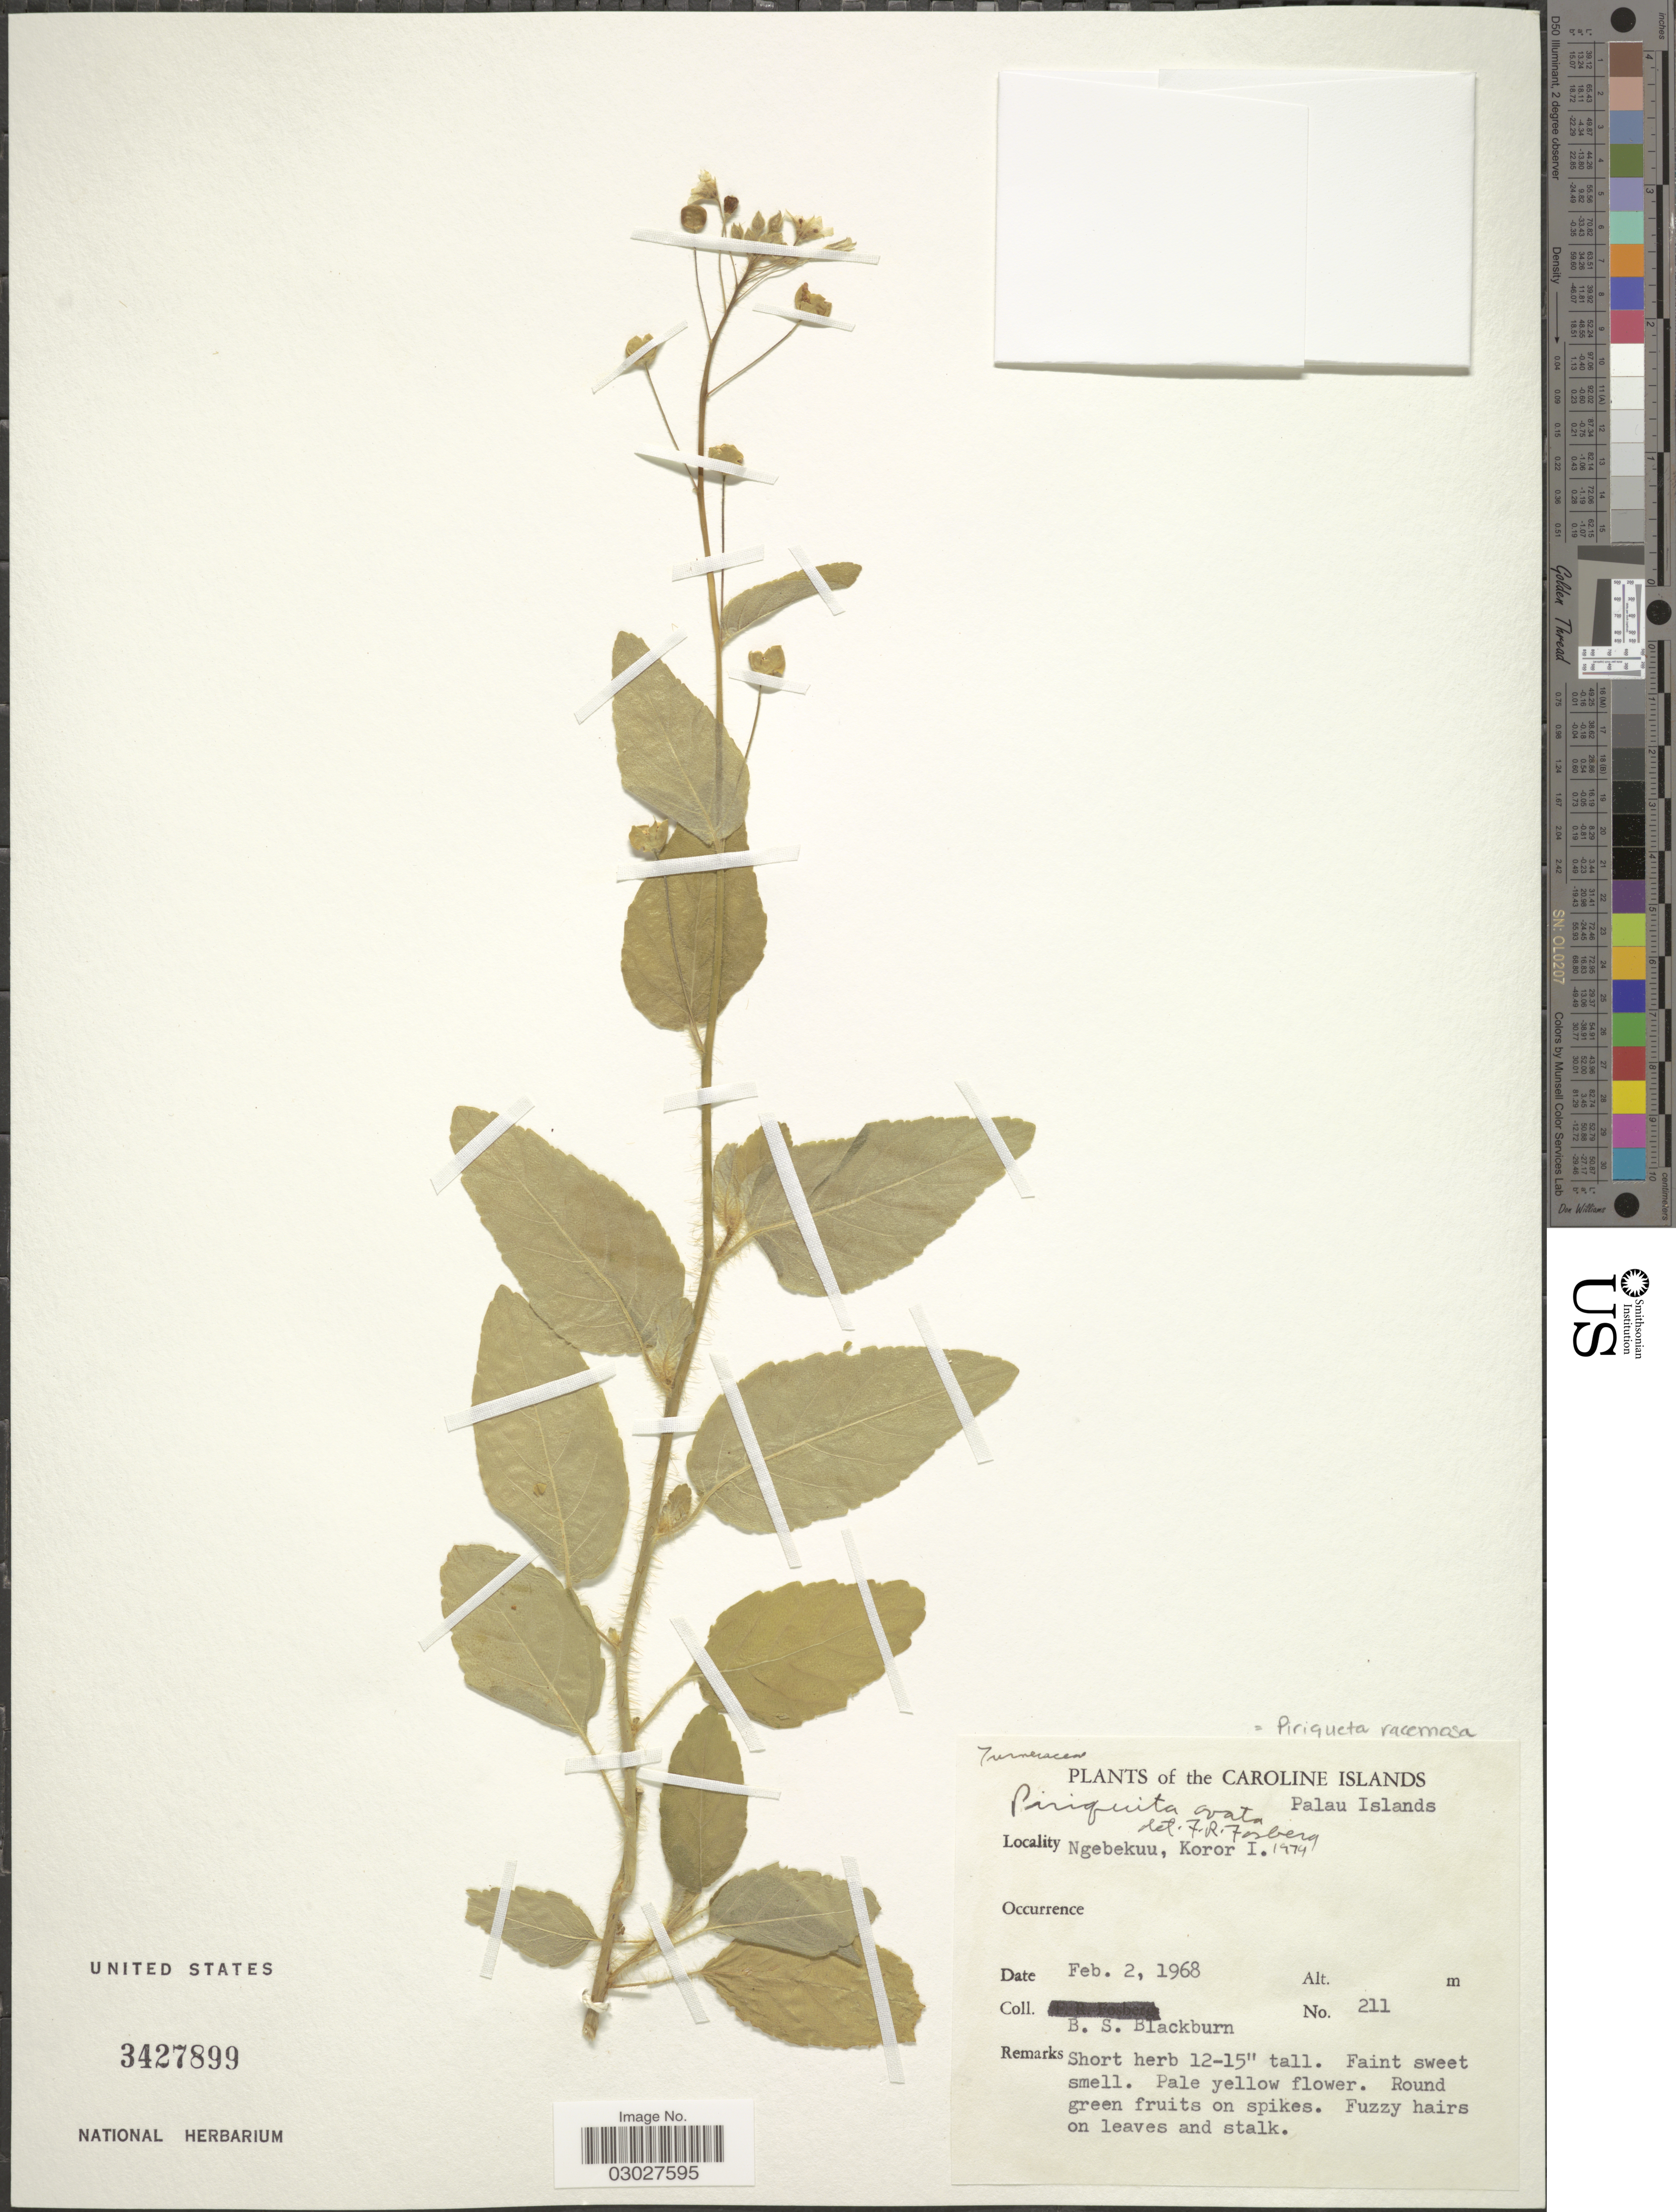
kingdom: Plantae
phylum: Tracheophyta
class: Magnoliopsida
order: Malpighiales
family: Turneraceae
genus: Piriqueta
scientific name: Piriqueta sp.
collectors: B. S. Blackburn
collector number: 211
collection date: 1968-02-02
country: Palau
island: Oreor [Koror]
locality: Caroline Islands. Palau Islands. Ngebekuu, Koror I.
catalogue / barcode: US 3427899